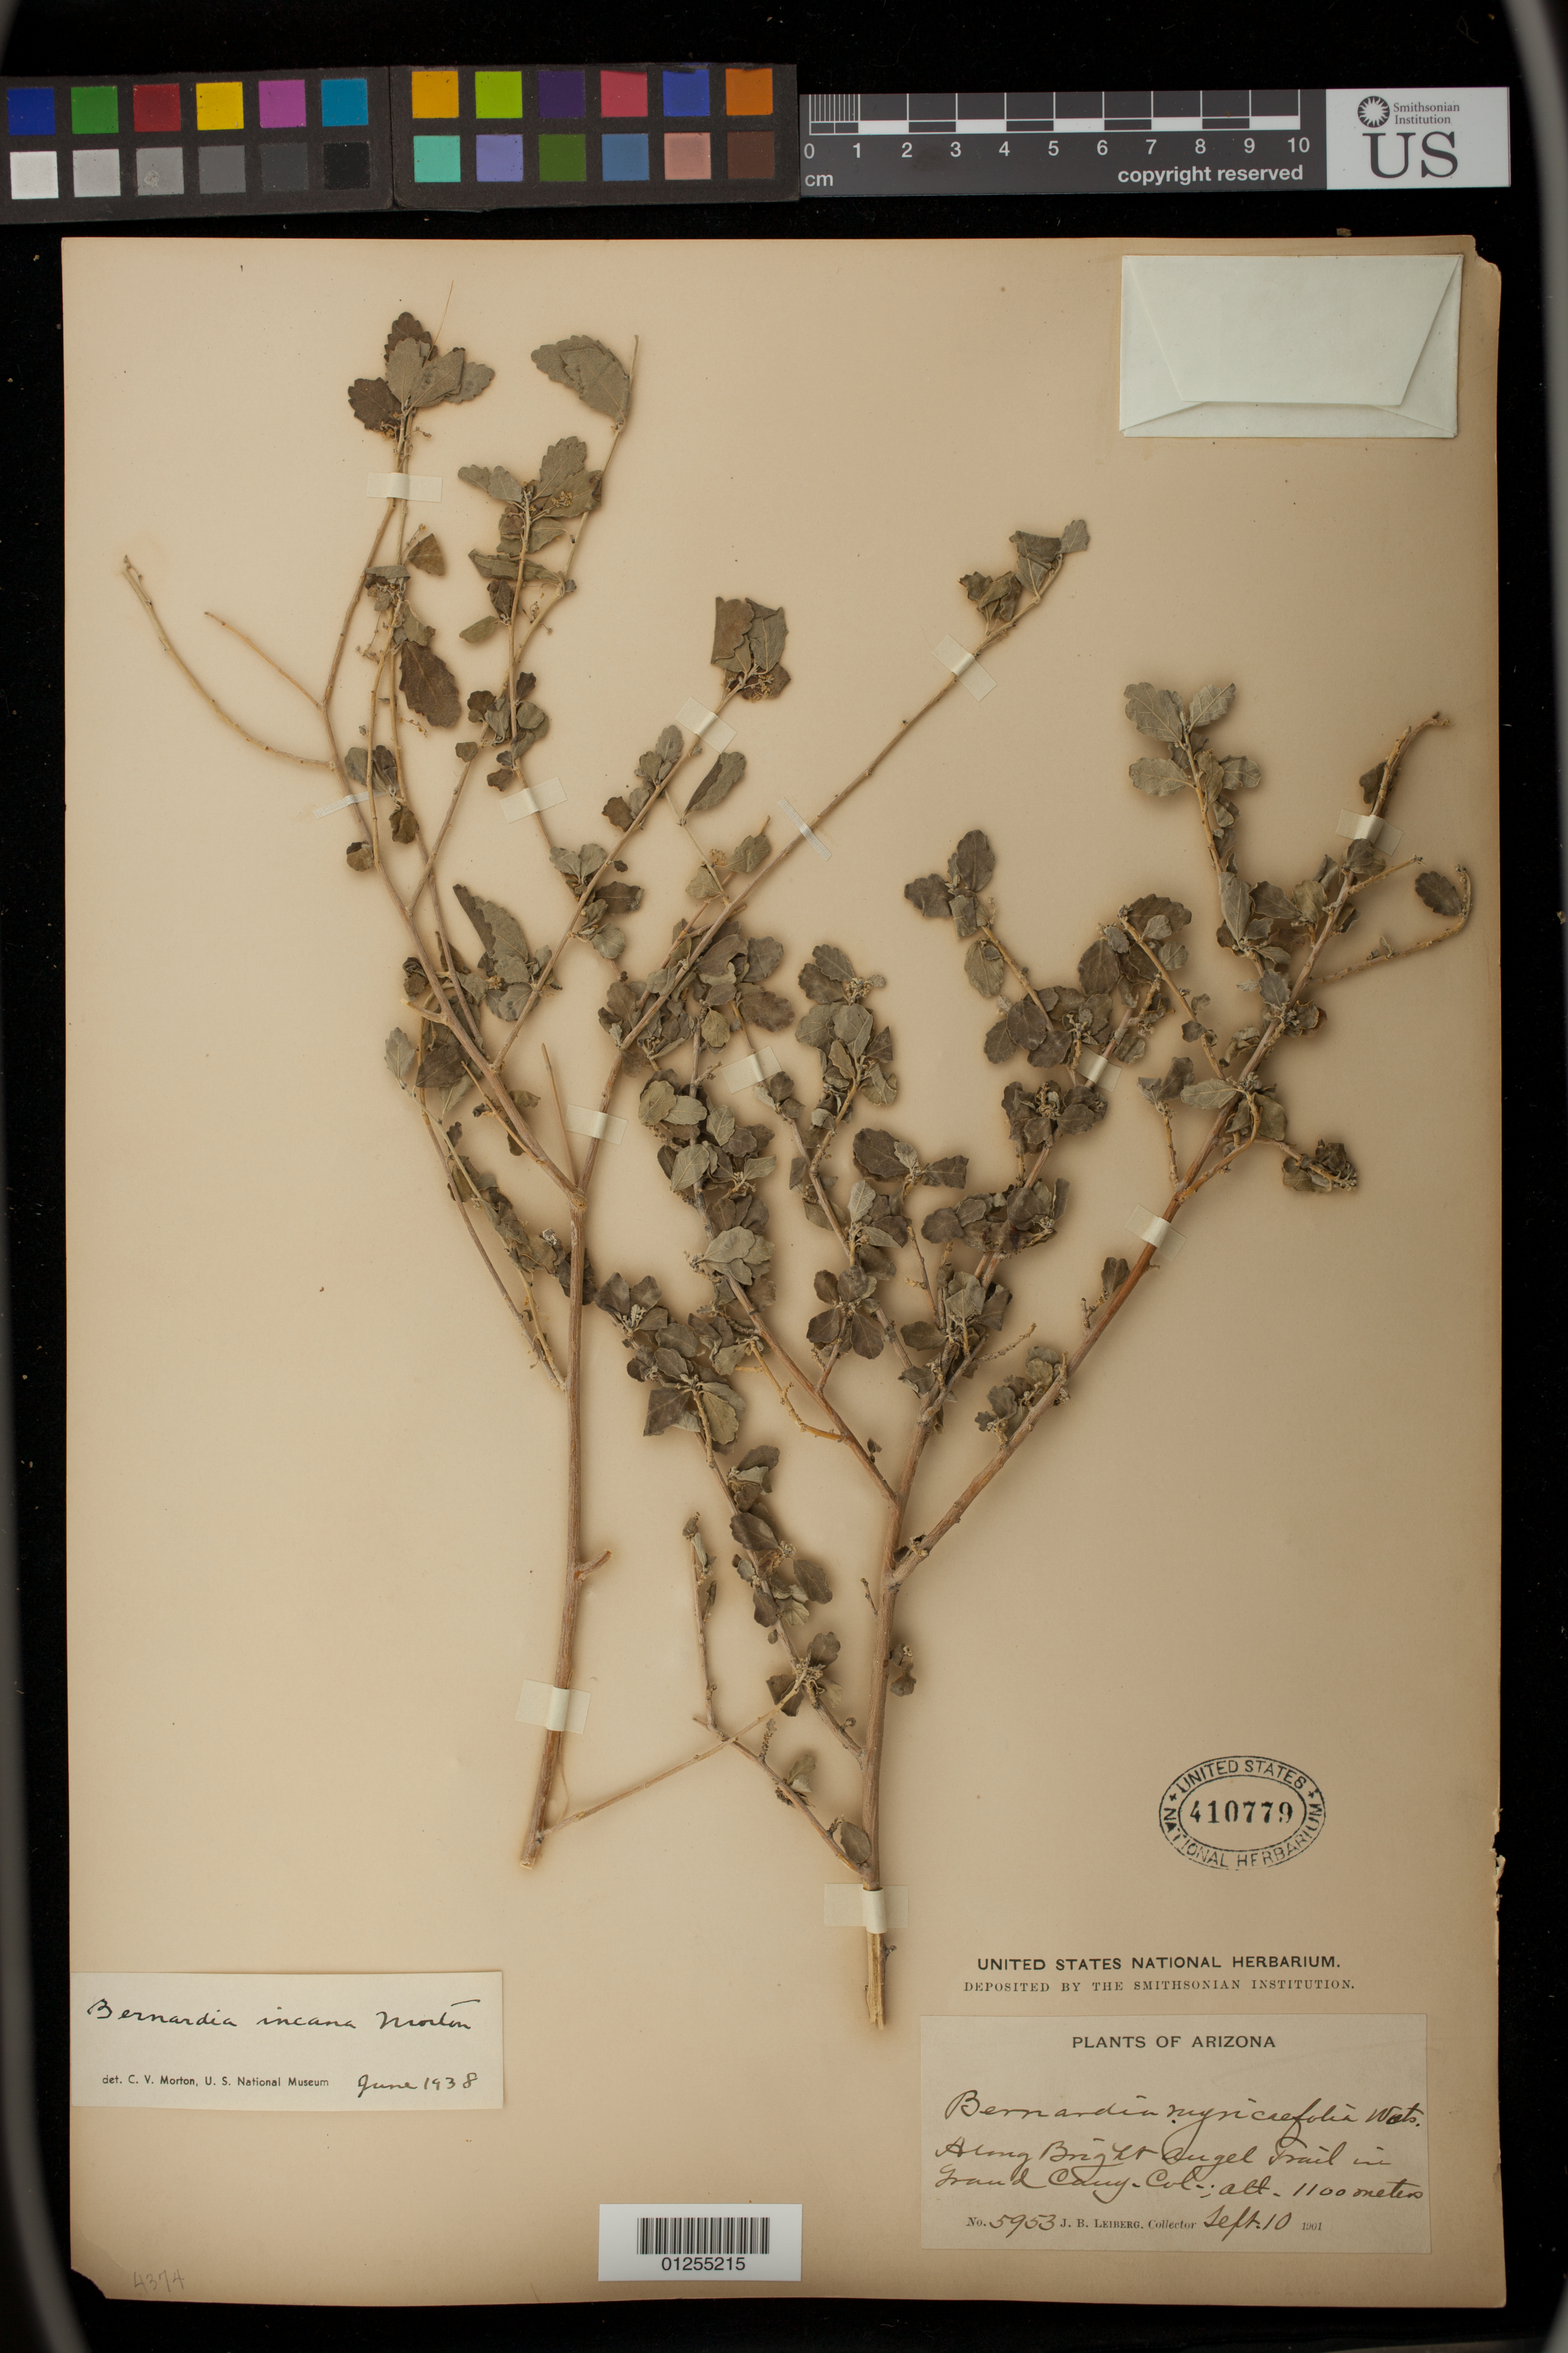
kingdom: Plantae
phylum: Tracheophyta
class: Magnoliopsida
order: Malpighiales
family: Euphorbiaceae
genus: Bernardia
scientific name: Bernardia incana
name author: C.V. Morton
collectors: J. Leiberg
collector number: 5953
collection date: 1901-09-10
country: United States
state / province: Arizona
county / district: Coconino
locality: Along Bright Angel Train in Grand Canyon.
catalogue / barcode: US 410779